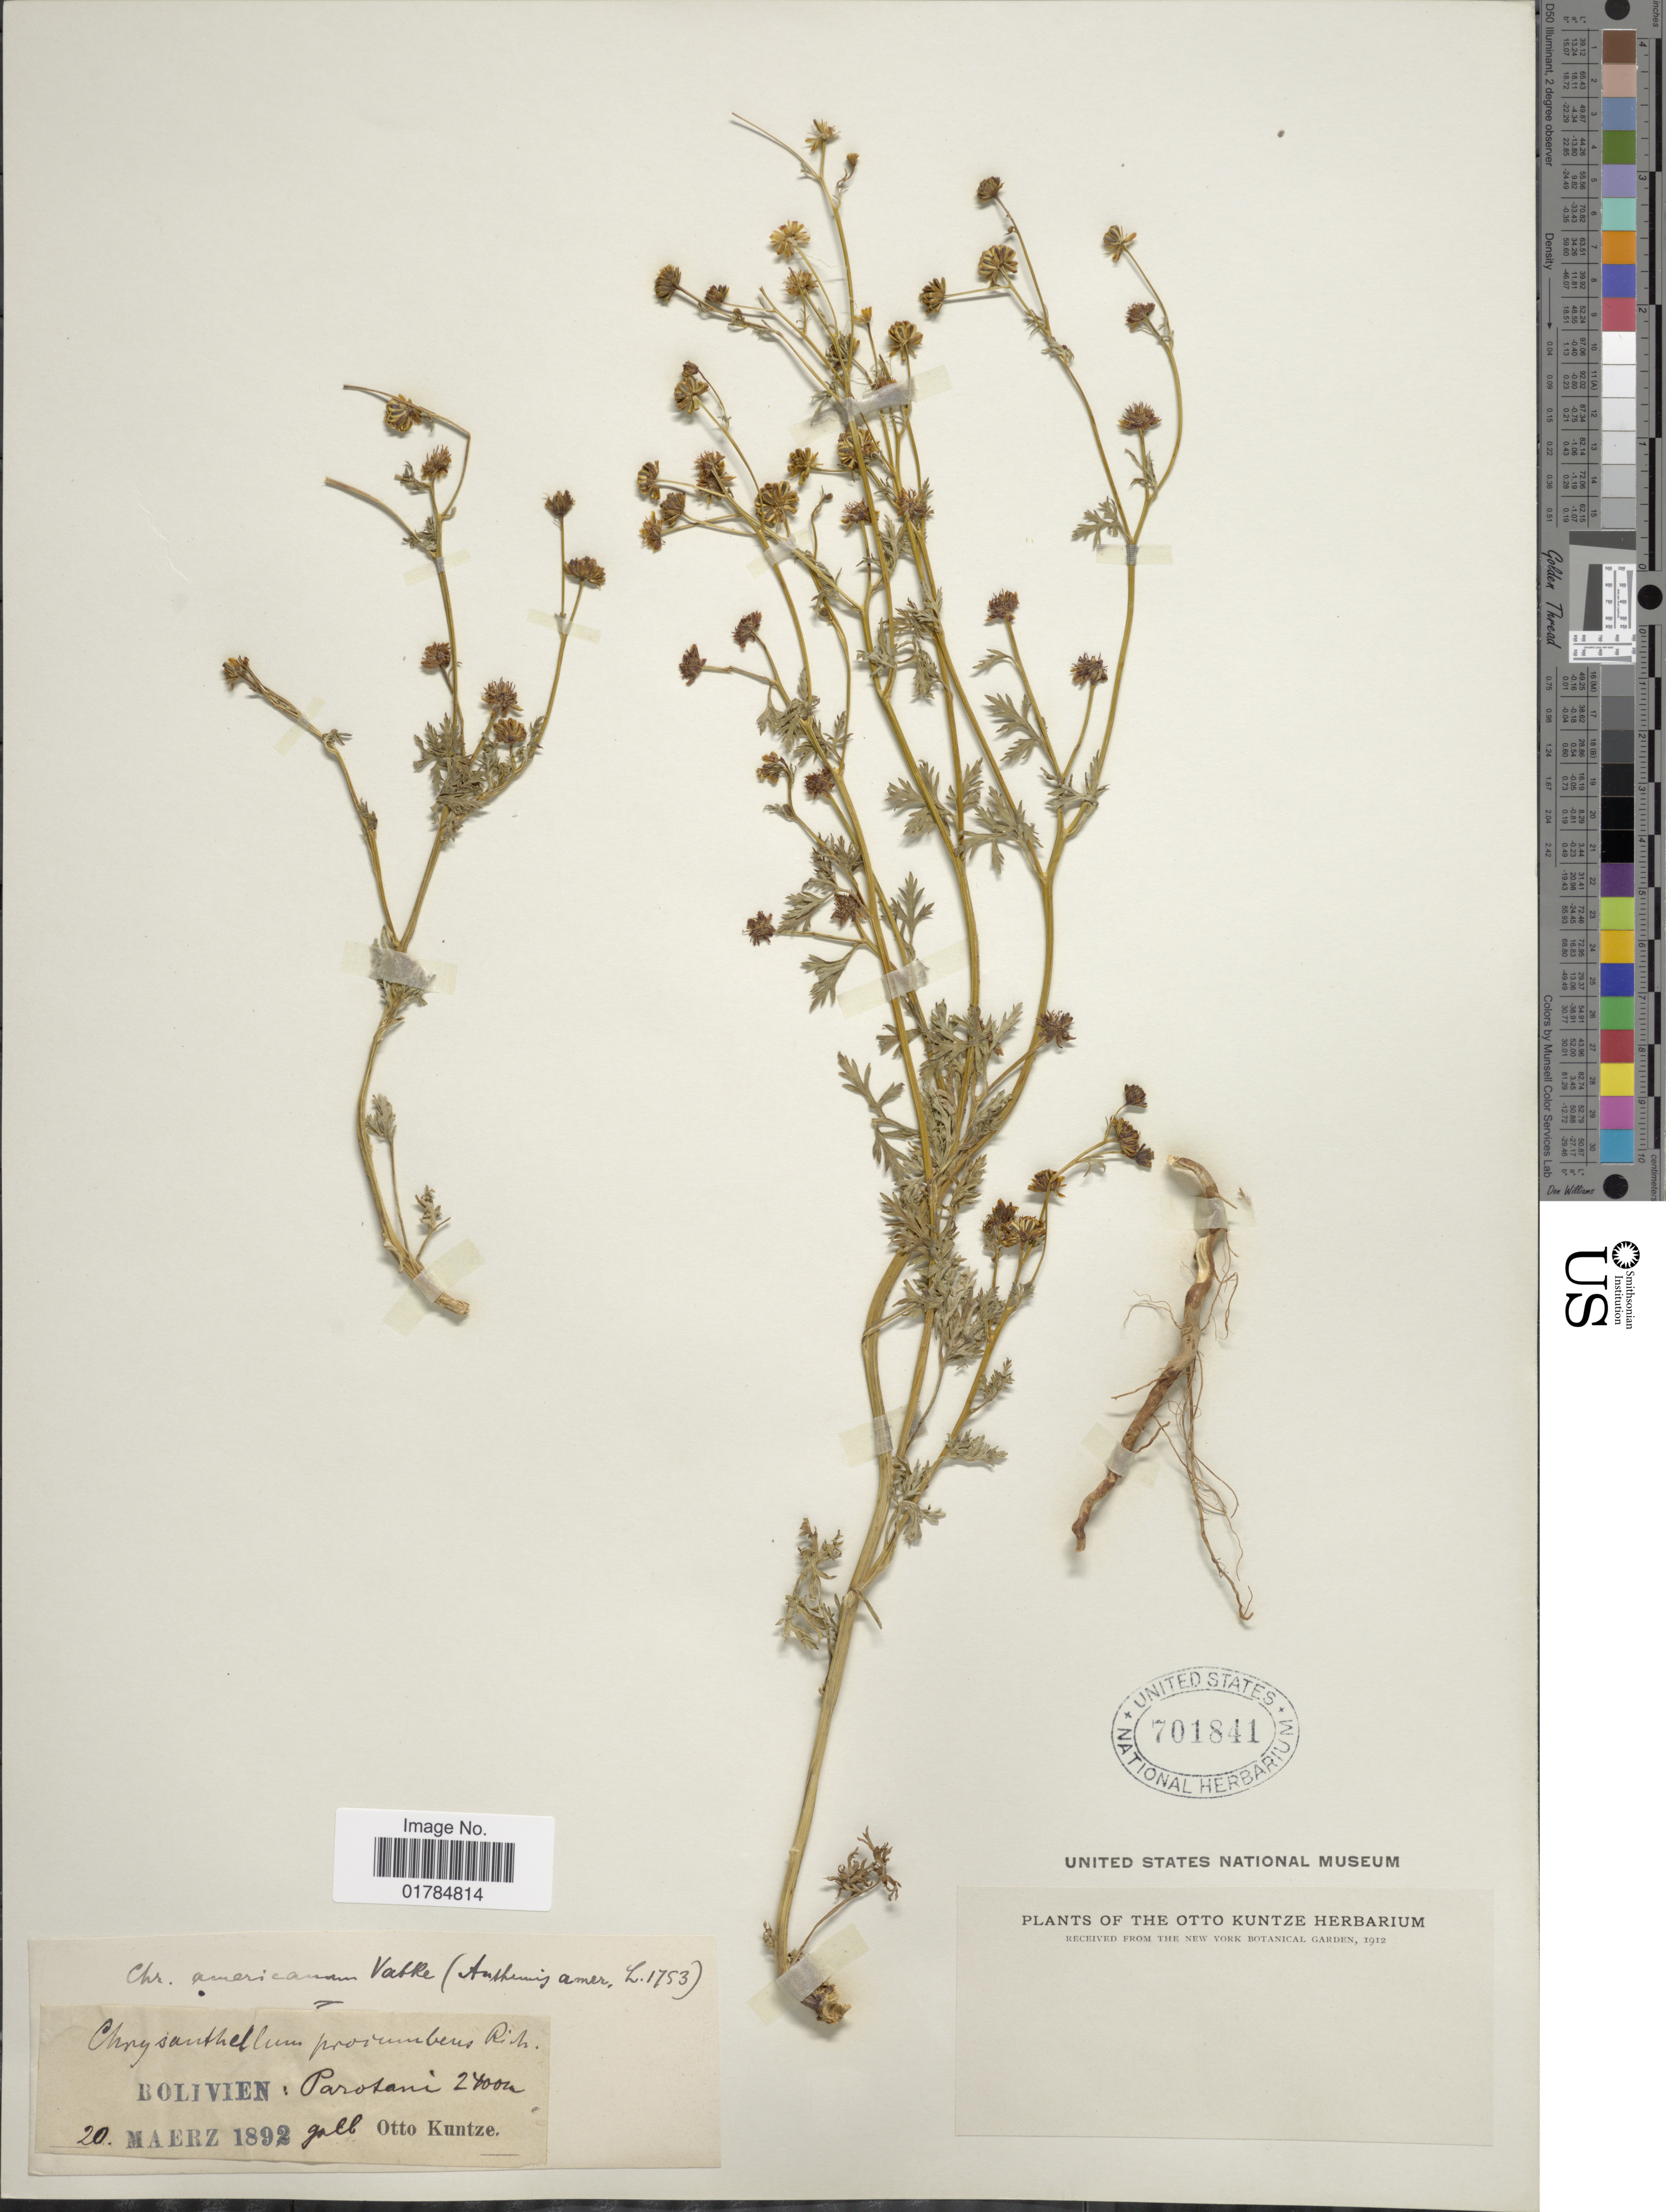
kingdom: Plantae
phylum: Tracheophyta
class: Magnoliopsida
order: Asterales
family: Asteraceae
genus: Chrysanthellum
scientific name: Chrysanthellum americanum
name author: (L.) Vatke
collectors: C.E.O. Kuntze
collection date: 1892-03-20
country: Bolivia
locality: Parotani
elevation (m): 2400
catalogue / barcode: US 701841